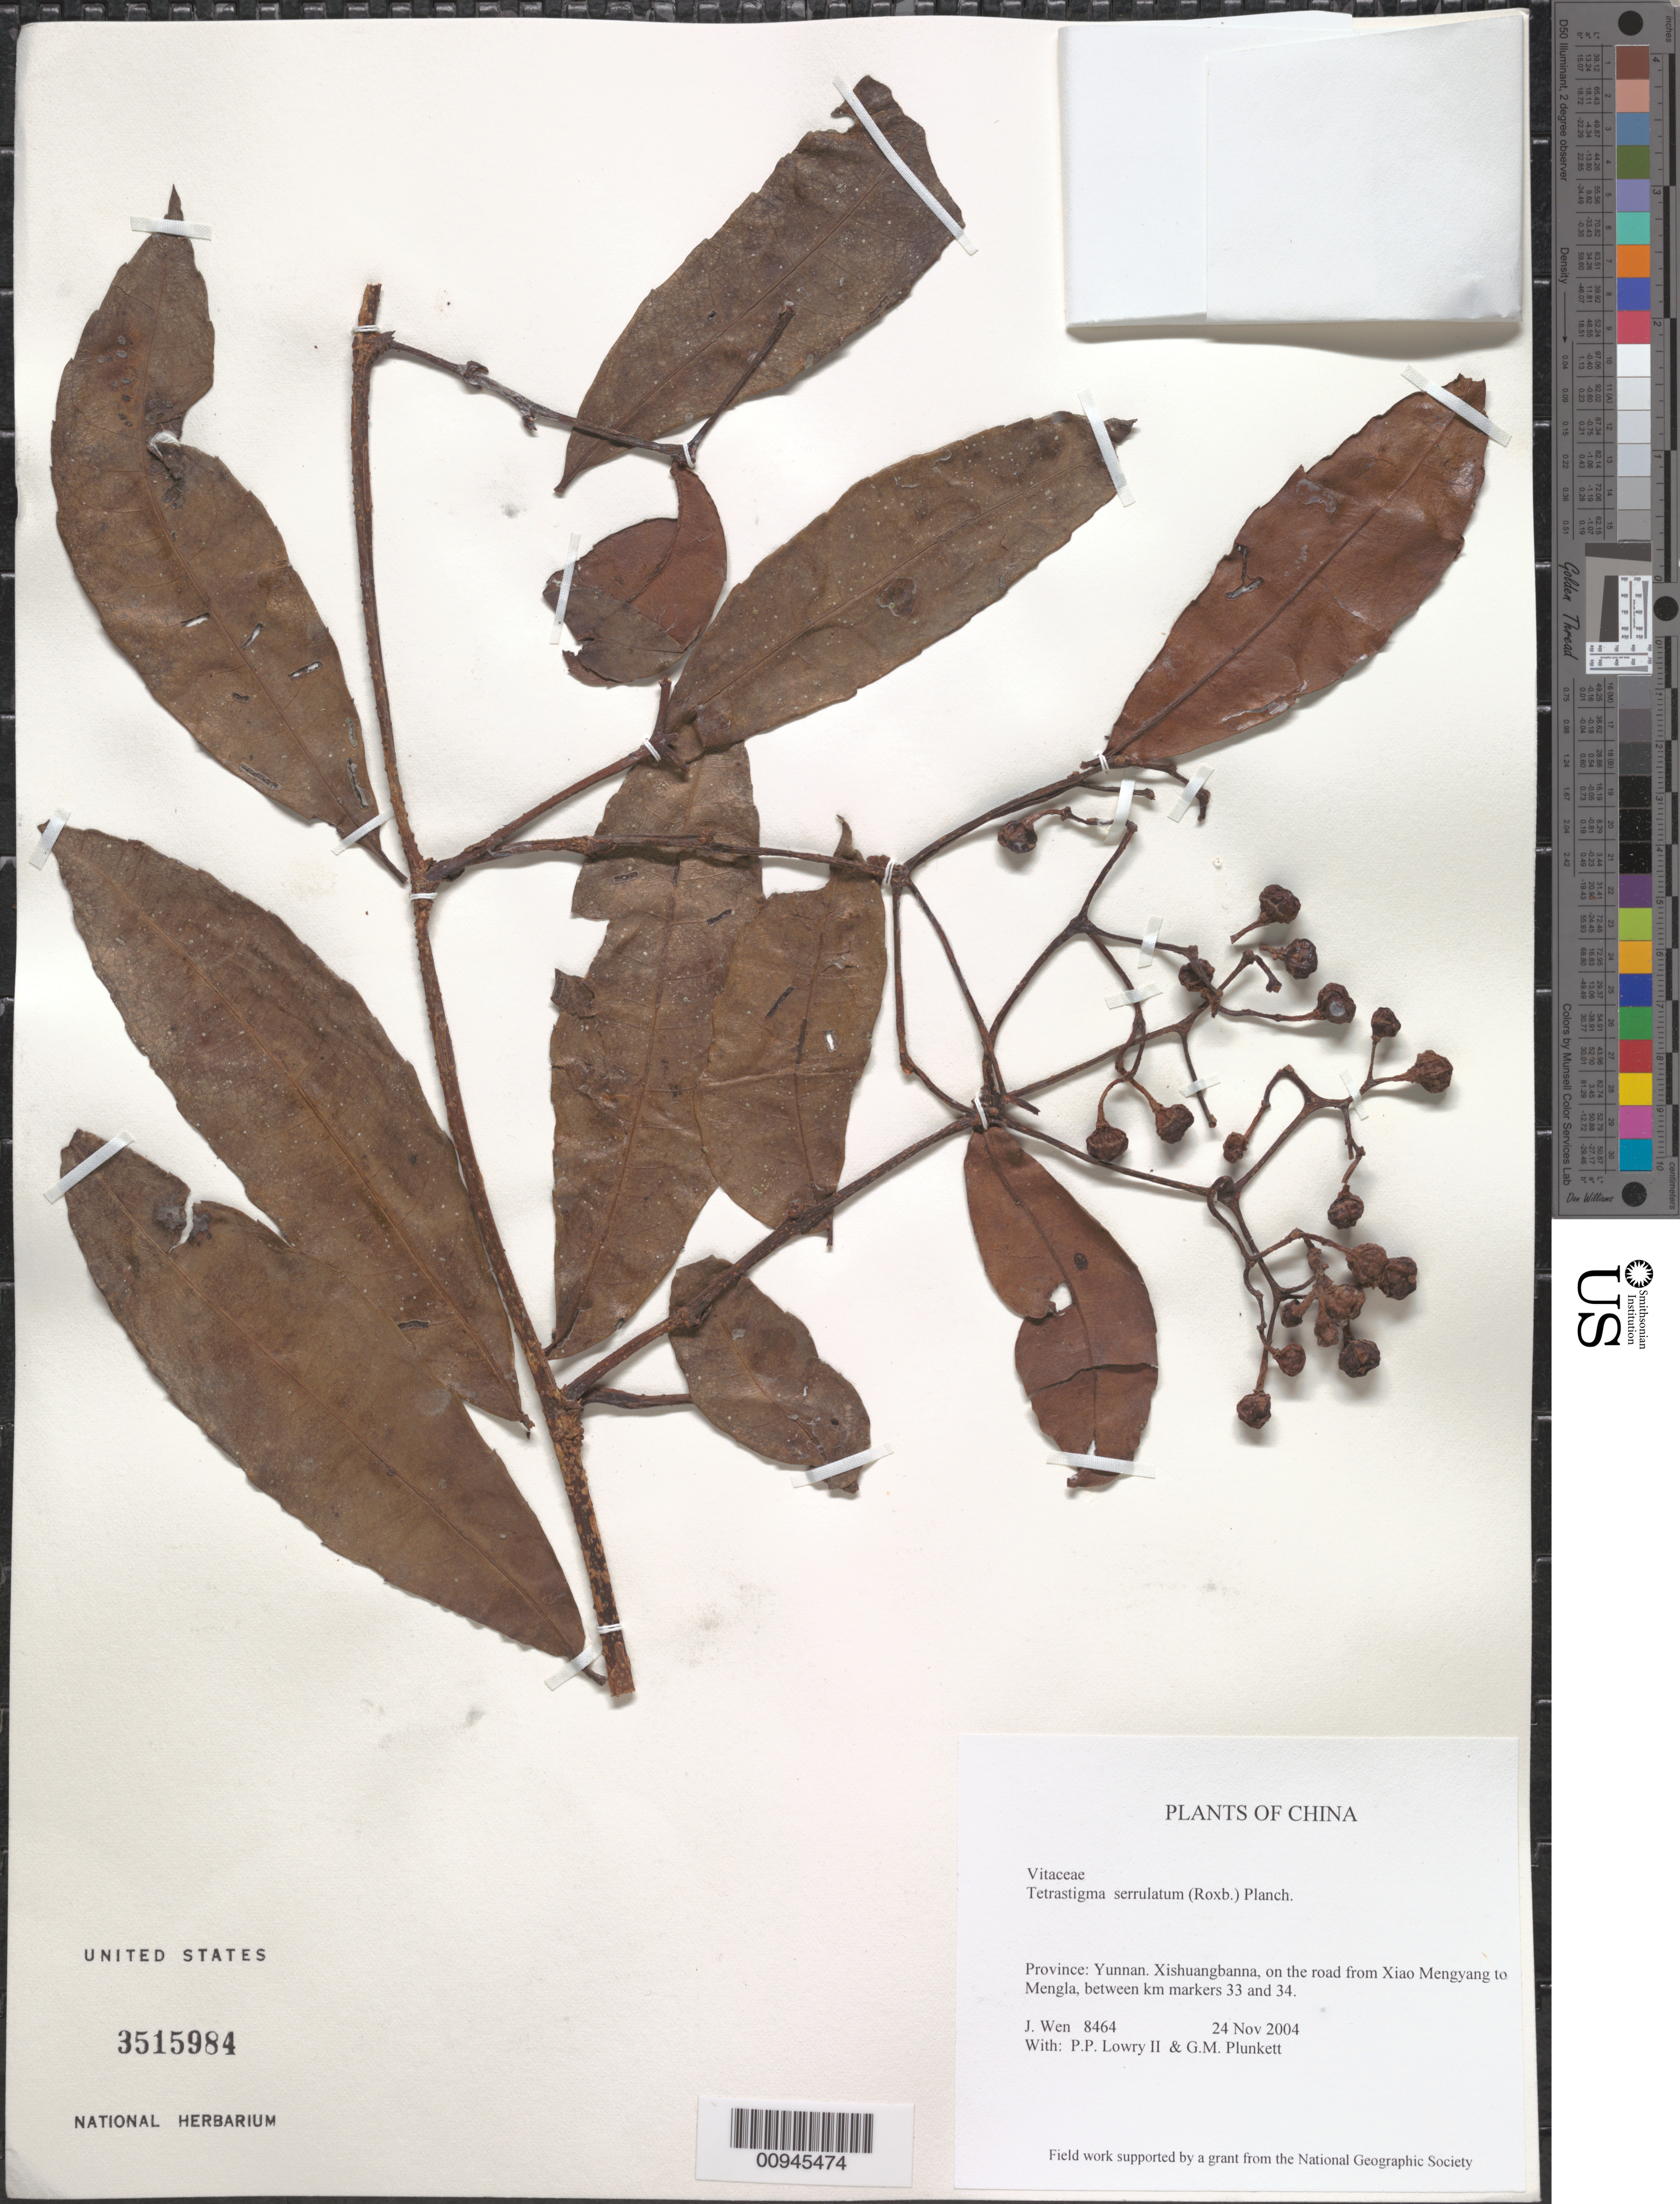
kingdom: Plantae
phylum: Tracheophyta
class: Magnoliopsida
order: Vitales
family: Vitaceae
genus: Tetrastigma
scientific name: Tetrastigma serrulatum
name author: (Roxb.) Planch.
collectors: J. Wen, P. P. Lowry & G. M. Plunkett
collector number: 8464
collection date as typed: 24 Nov 2004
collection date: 2004-11-24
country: China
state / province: Yunnan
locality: Xishuangbanna, on the road from Xiao Mengyang to Mengla, between km markers 33 and 34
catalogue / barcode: US 3515984